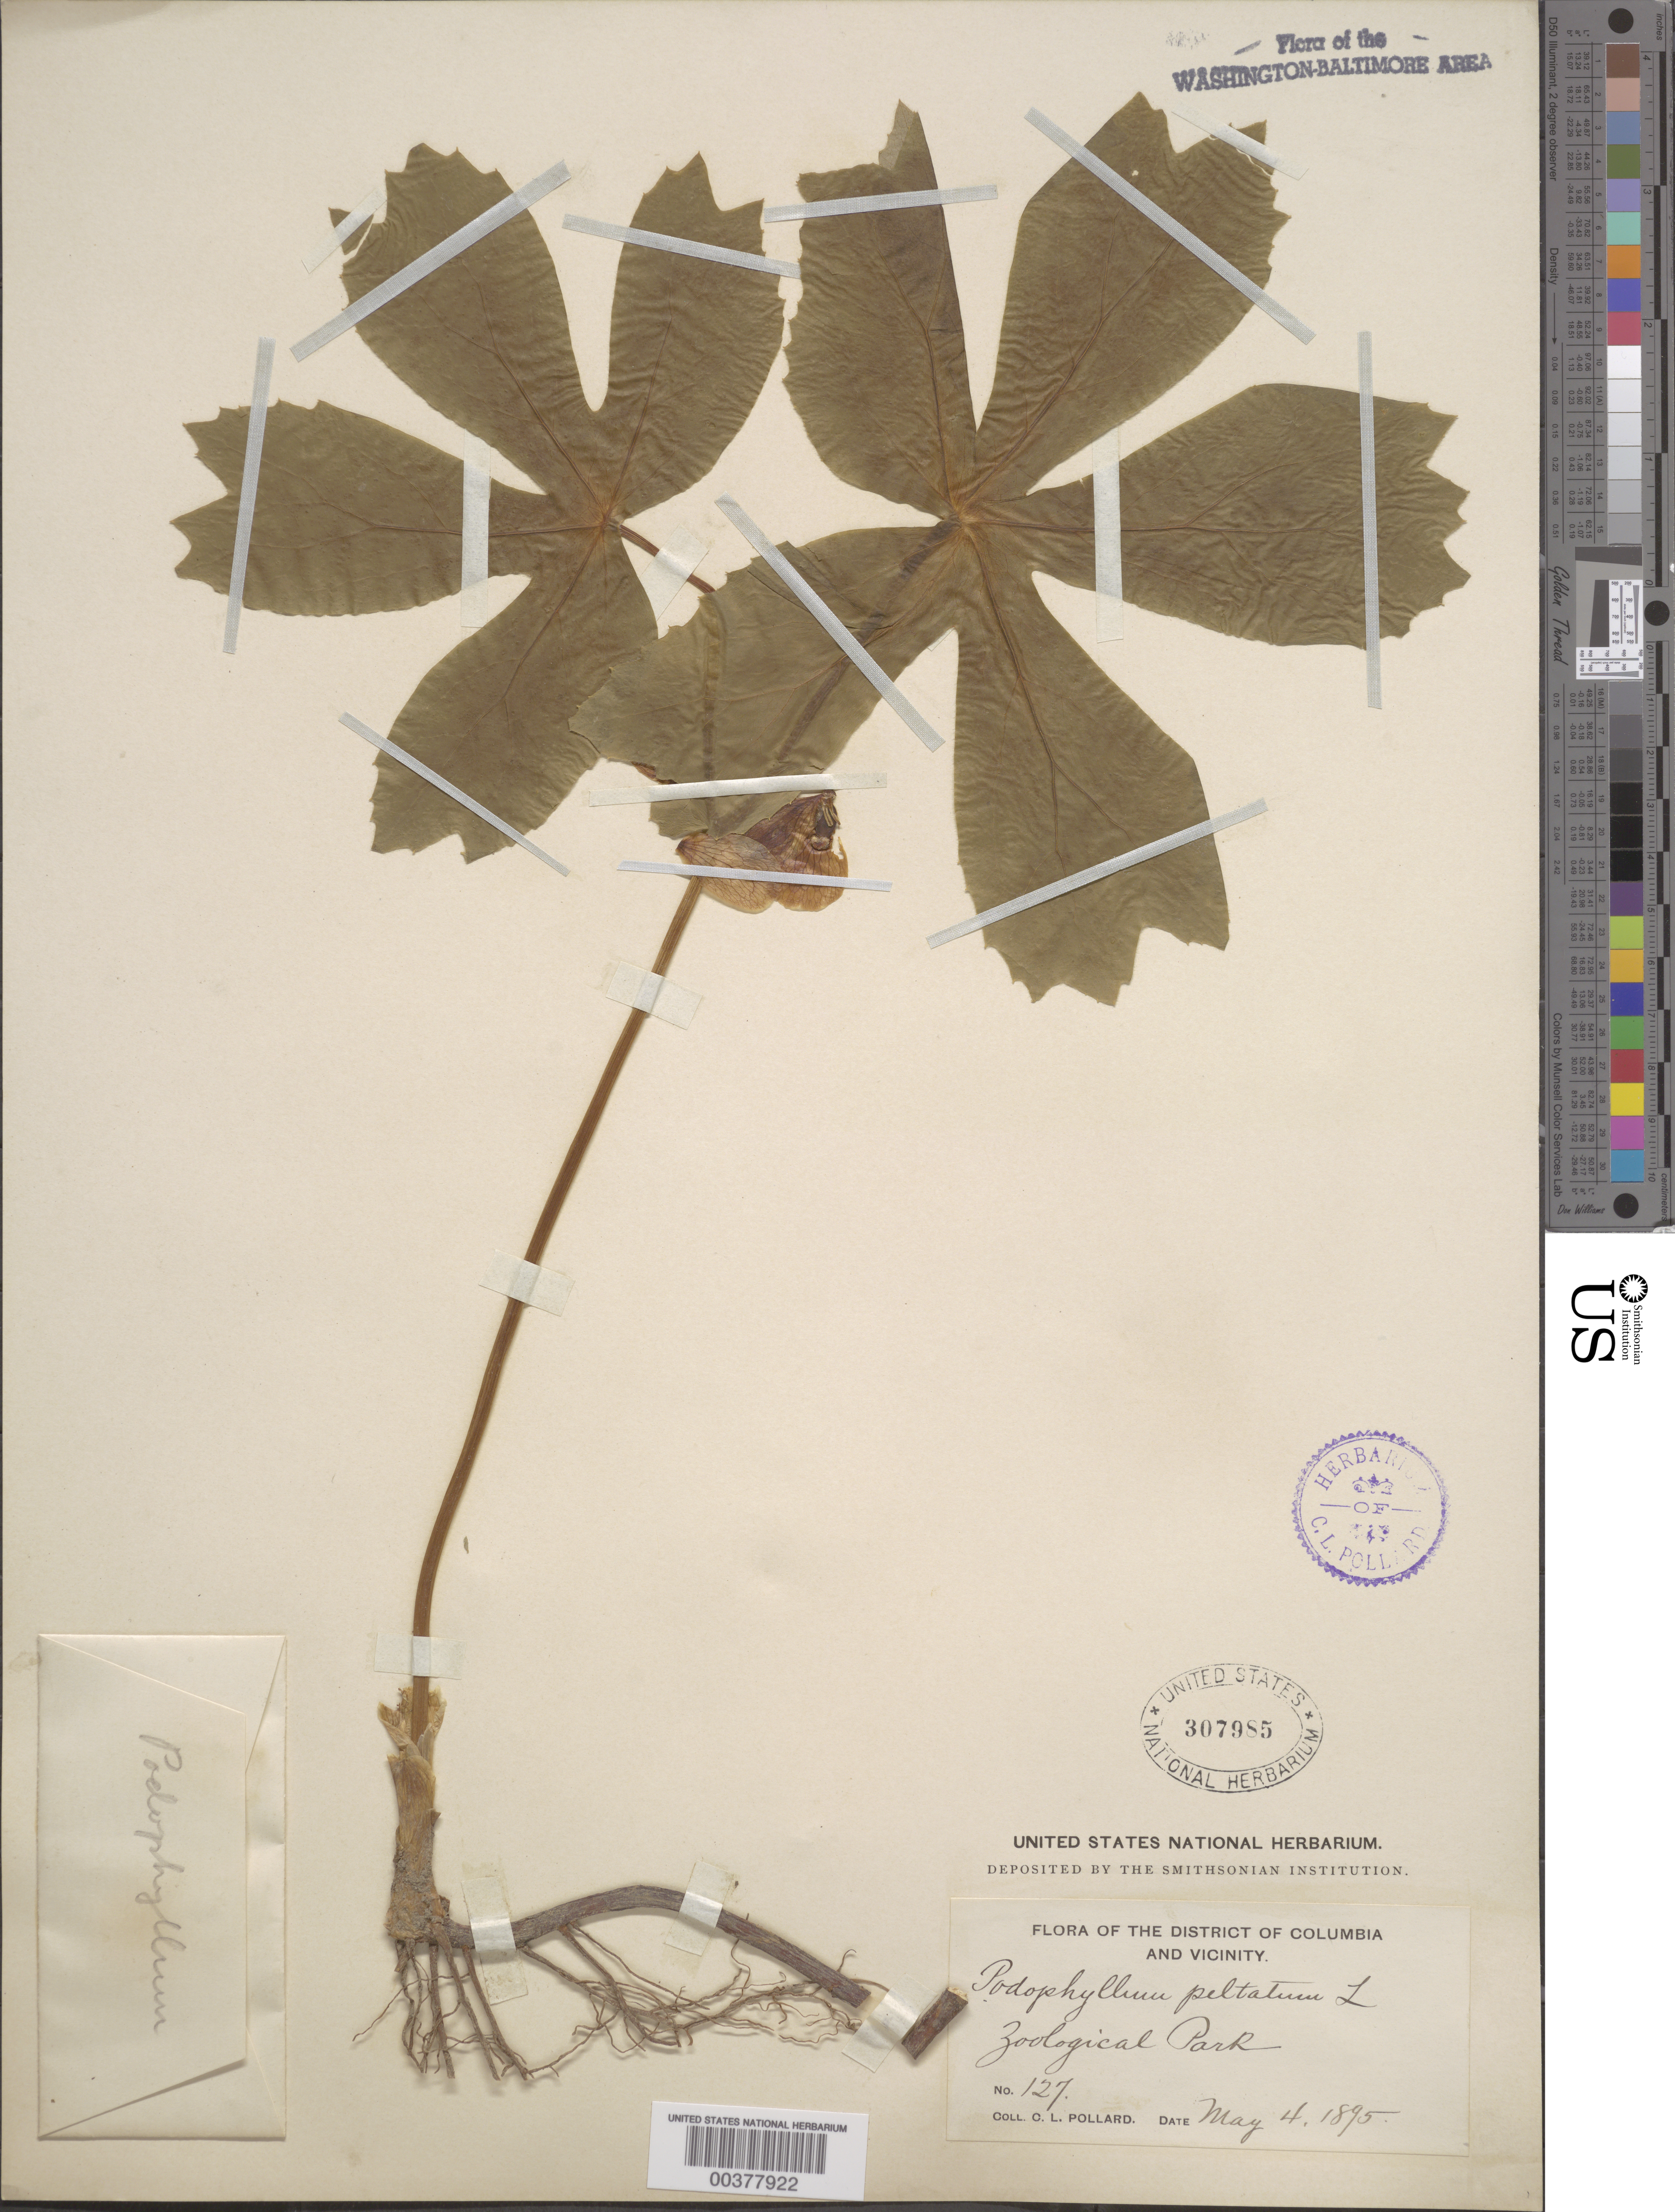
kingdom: Plantae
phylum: Tracheophyta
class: Magnoliopsida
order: Ranunculales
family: Berberidaceae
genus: Podophyllum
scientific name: Podophyllum peltatum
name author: L.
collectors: C. L. Pollard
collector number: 127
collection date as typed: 04 May 1895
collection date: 1895-05-04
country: United States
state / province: District of Columbia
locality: Zoological Park Bull Run Mts.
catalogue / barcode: US 307985